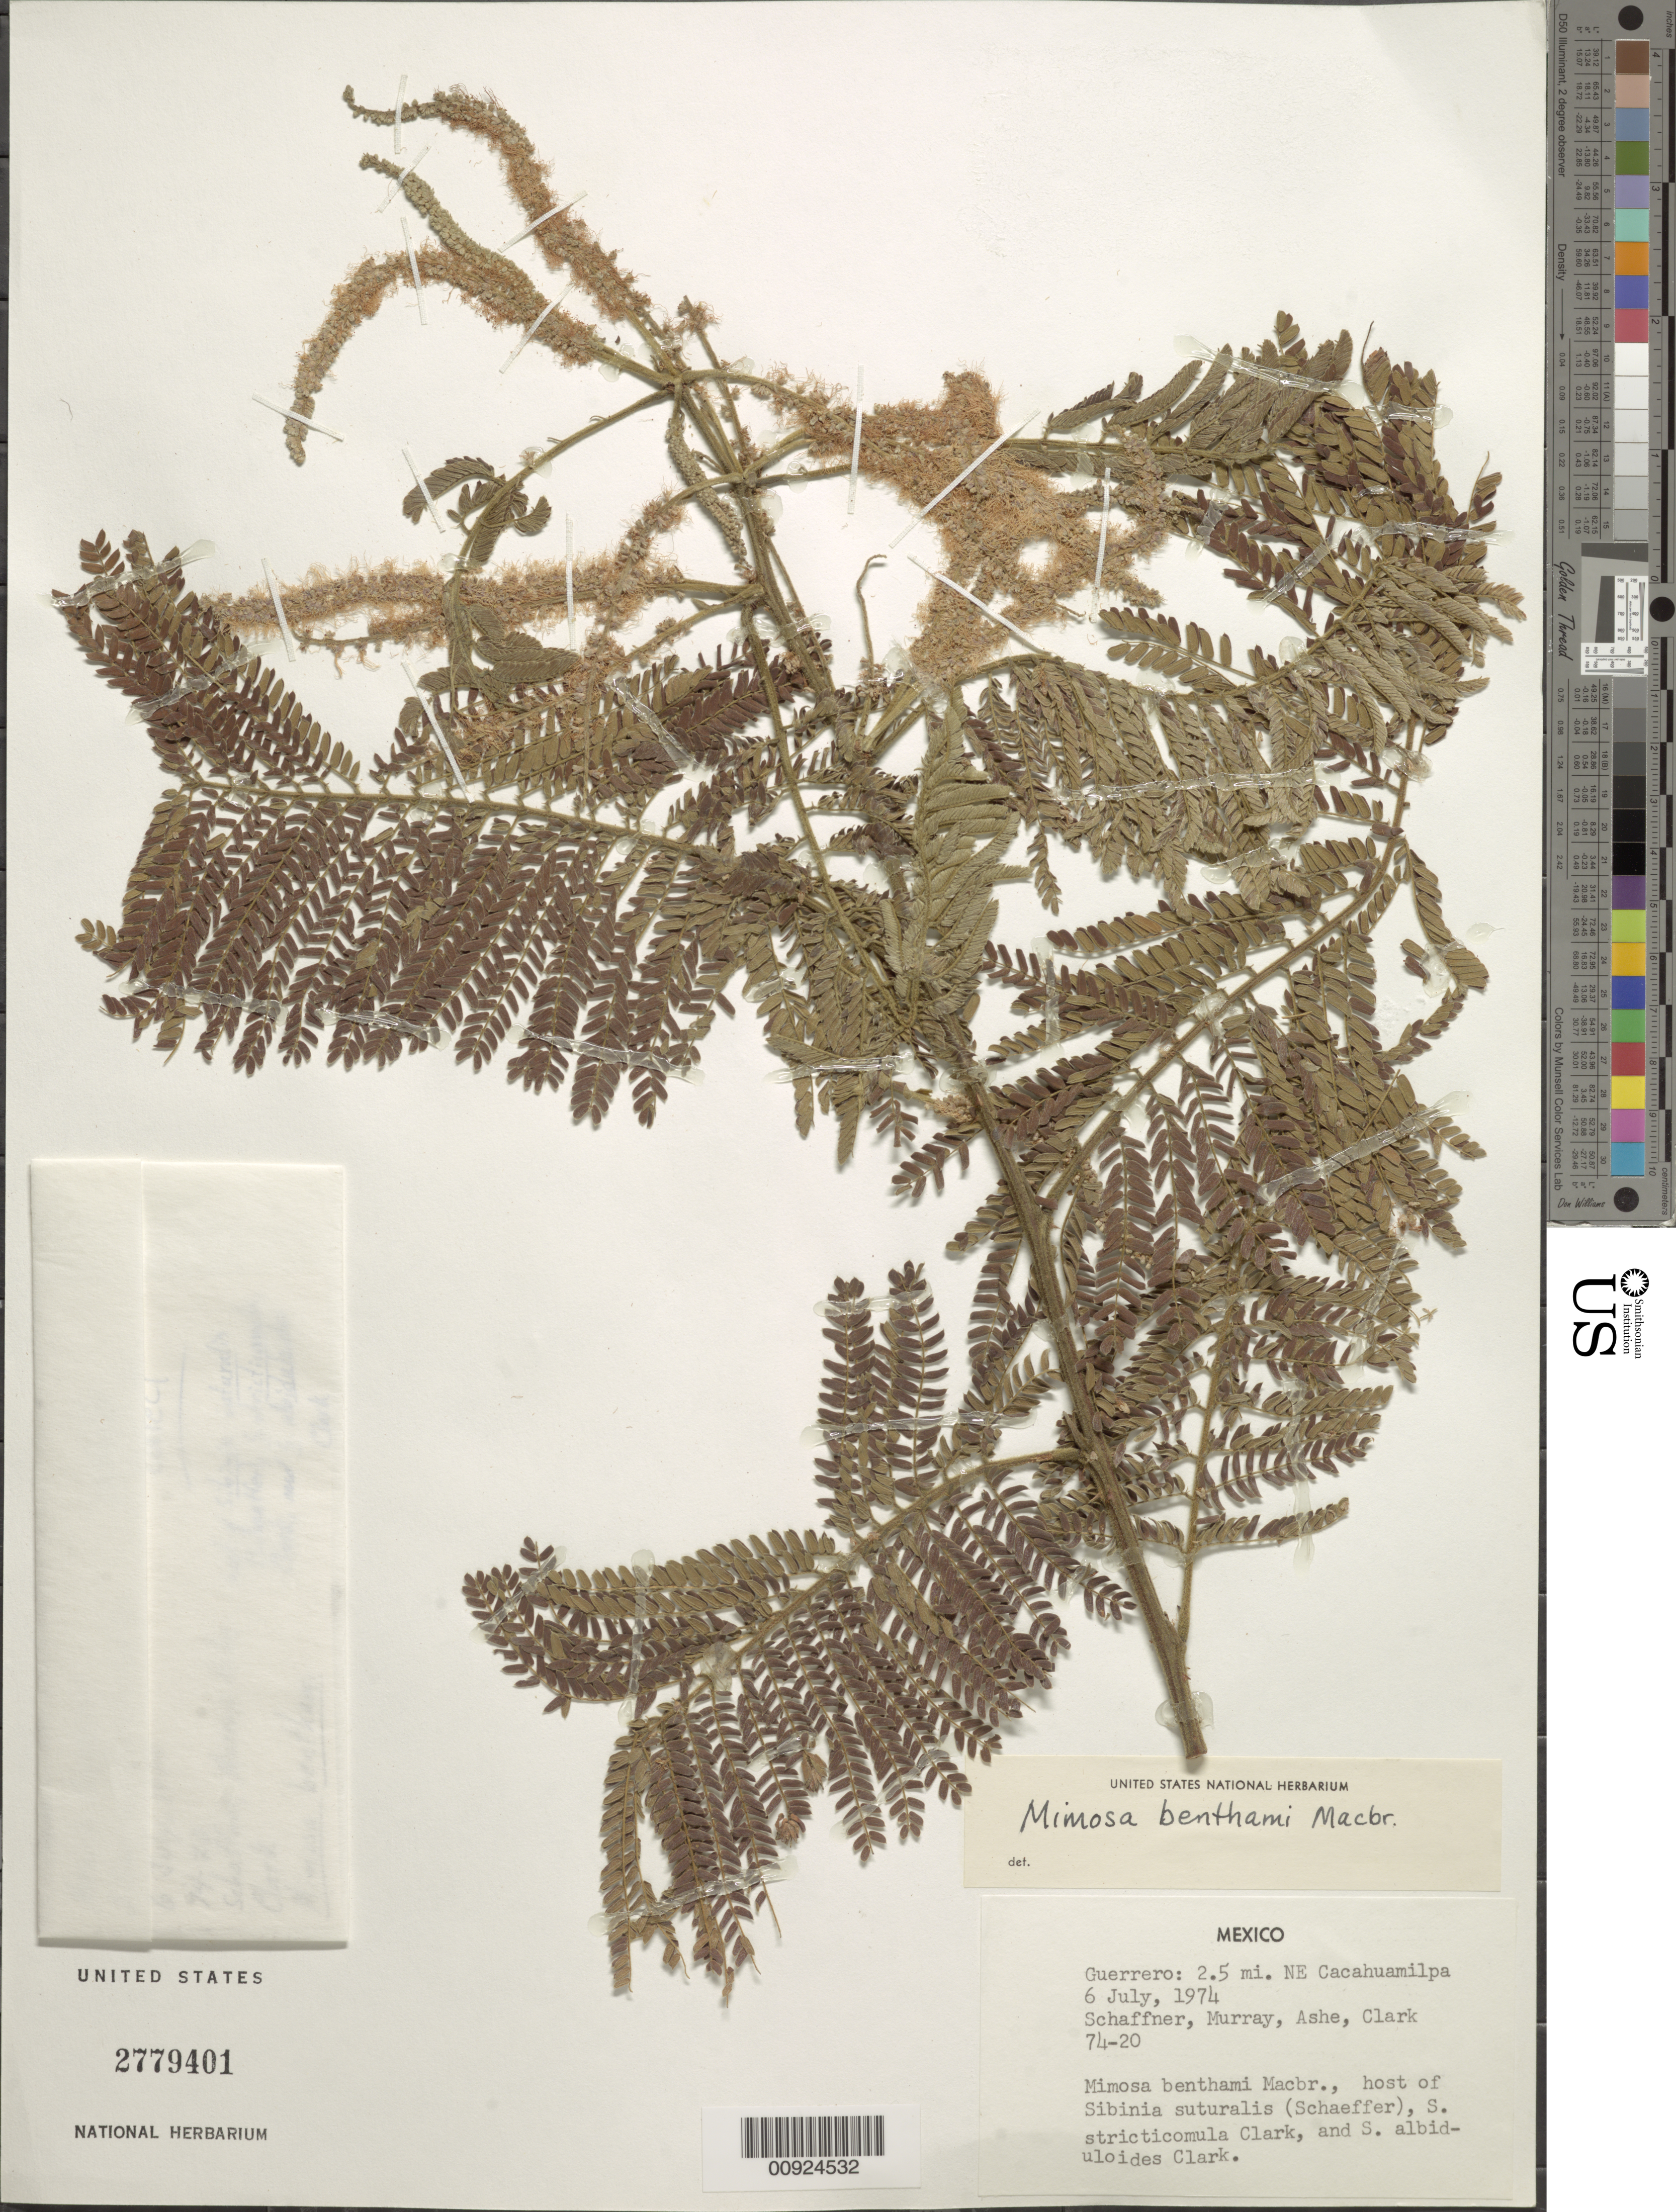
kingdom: Plantae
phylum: Tracheophyta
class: Magnoliopsida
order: Fabales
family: Fabaceae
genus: Mimosa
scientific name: Mimosa benthamii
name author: J.F. Macbr.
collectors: -. Schaffner, Murray, --, -- Ashe & -- Clark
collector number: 74-20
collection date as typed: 06 Jul 1974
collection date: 1974-07-06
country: Mexico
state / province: Guerrero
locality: Guerrero: 2.5 mi. NE Cacahuamilpa.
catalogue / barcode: US 2779401